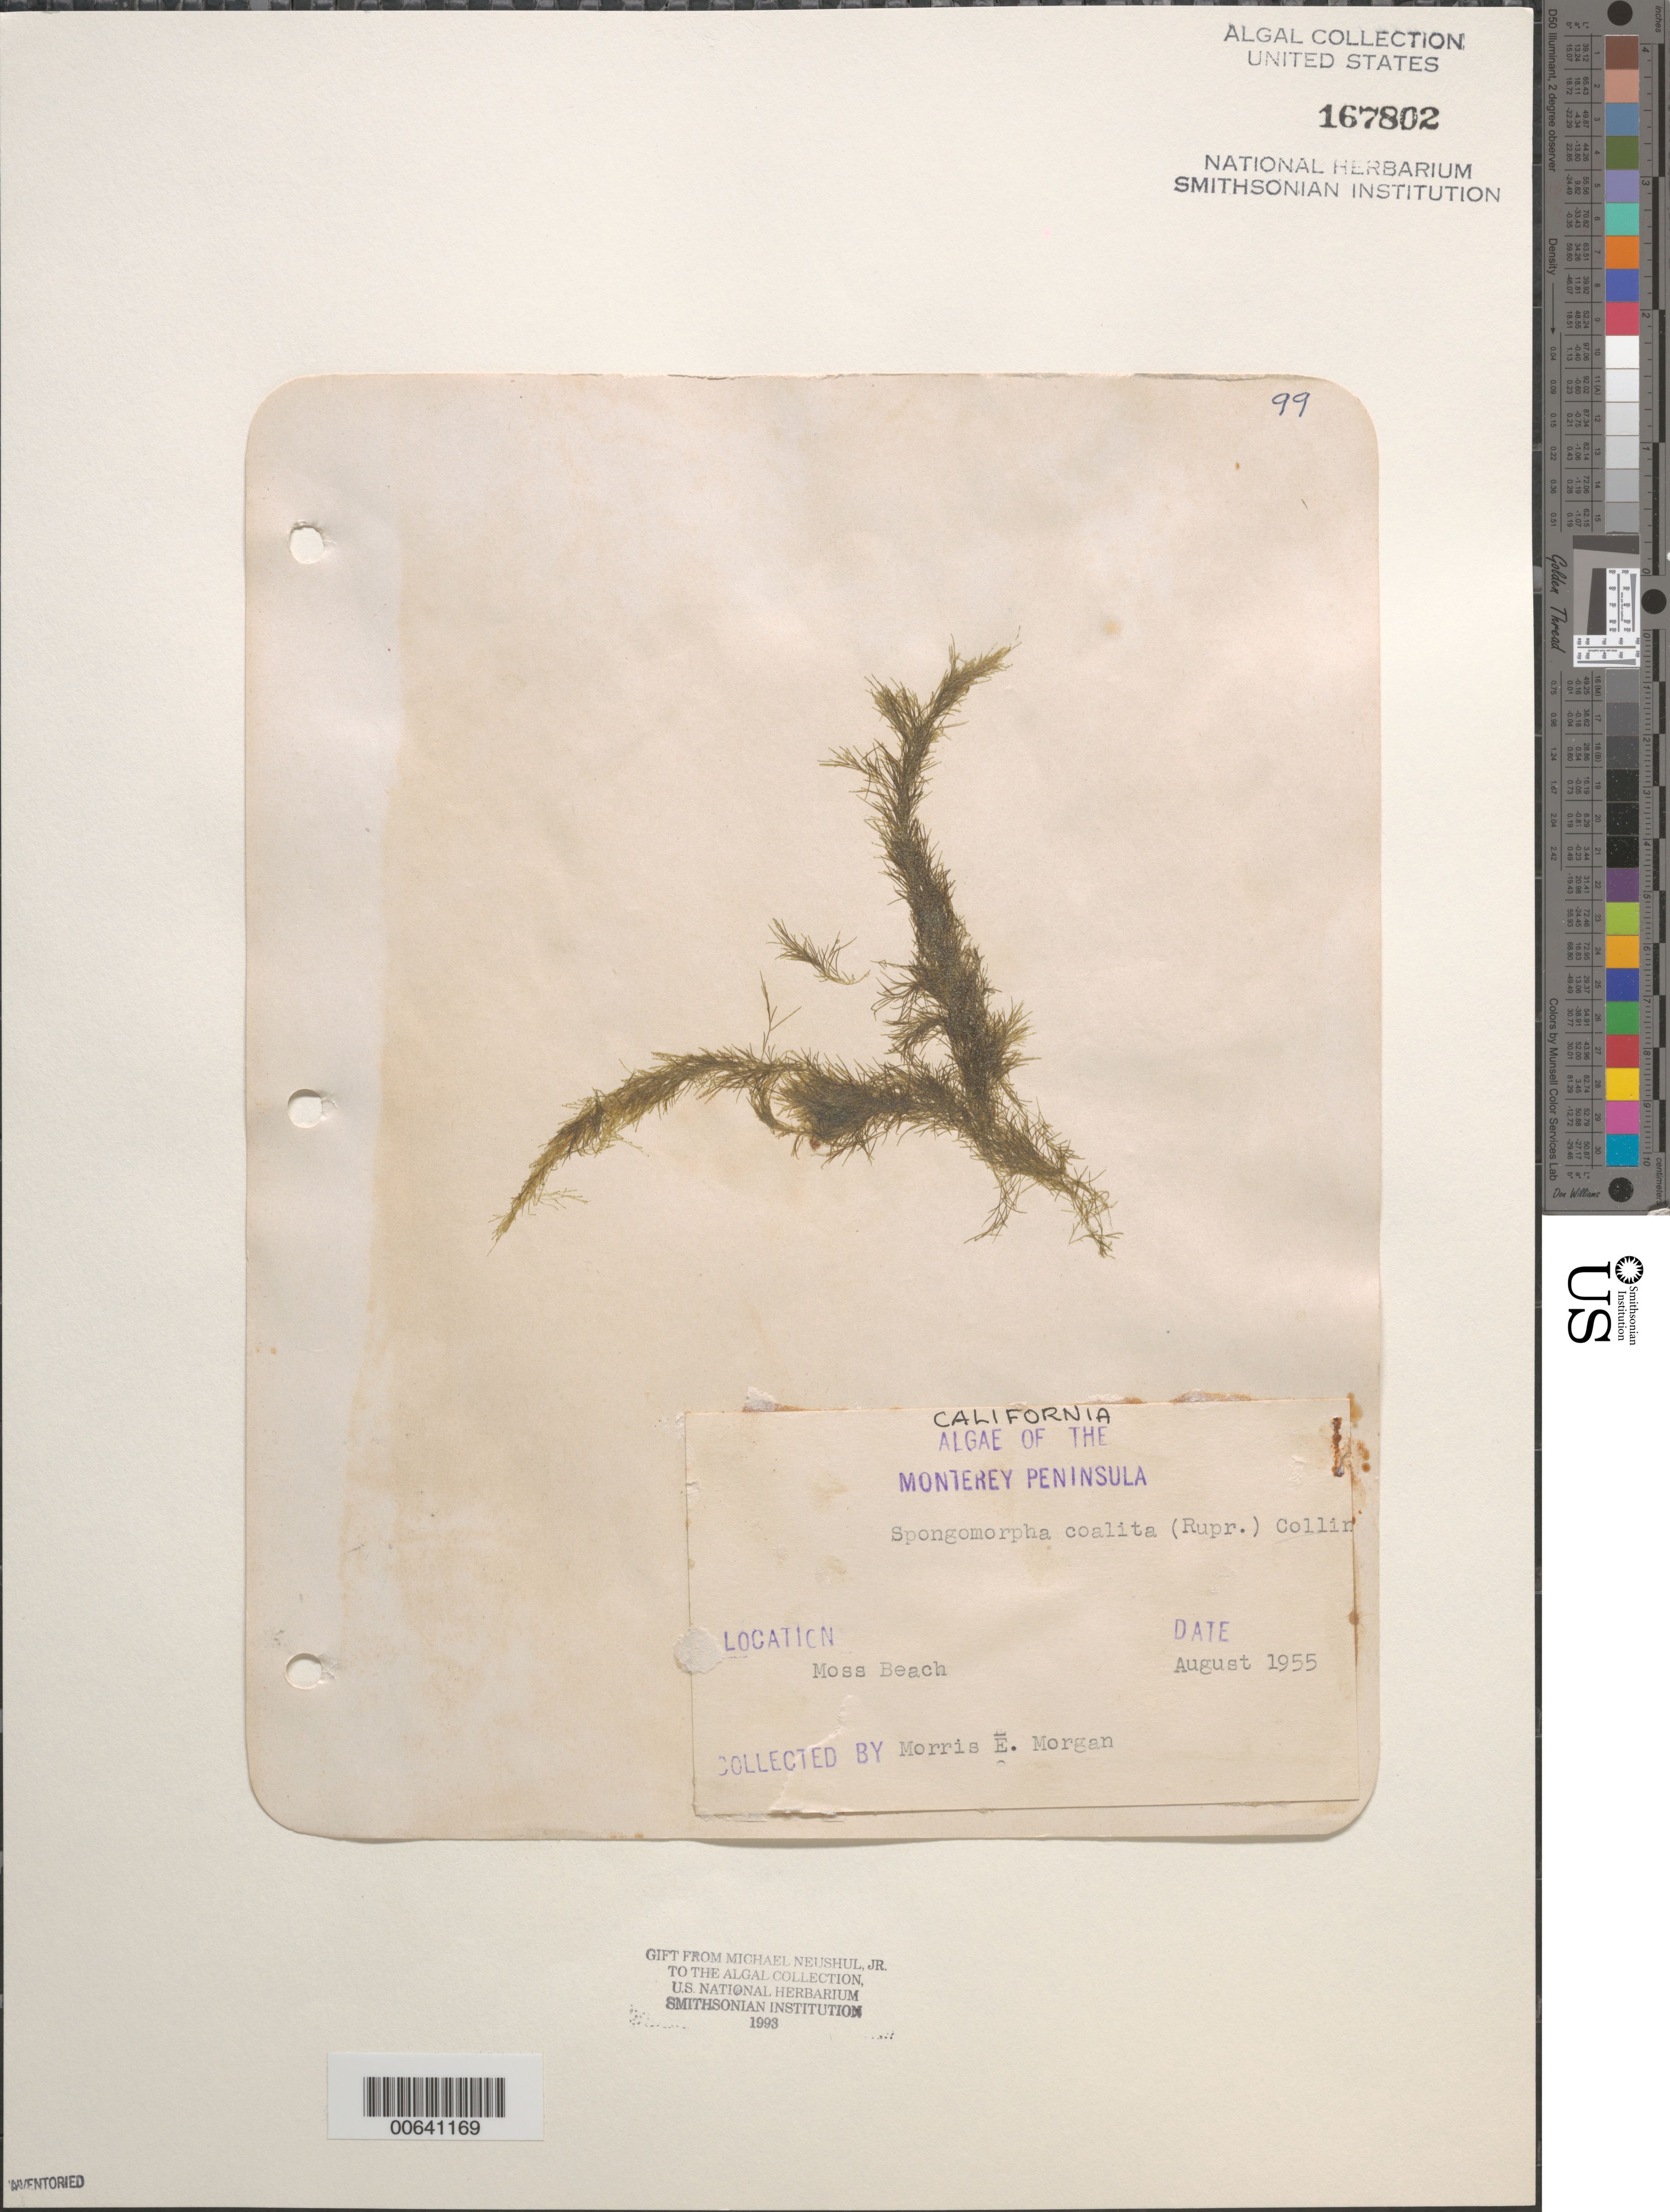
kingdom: Plantae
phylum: Chlorophyta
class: Ulvophyceae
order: Ulotrichales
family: Ulotrichaceae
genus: Acrosiphonia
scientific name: Acrosiphonia coalita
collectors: M. Morgan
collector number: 99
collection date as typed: Aug 1955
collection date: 1955-08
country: United States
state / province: California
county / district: Monterey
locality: Moss Beach, Monterey Peninsula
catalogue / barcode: US 167802